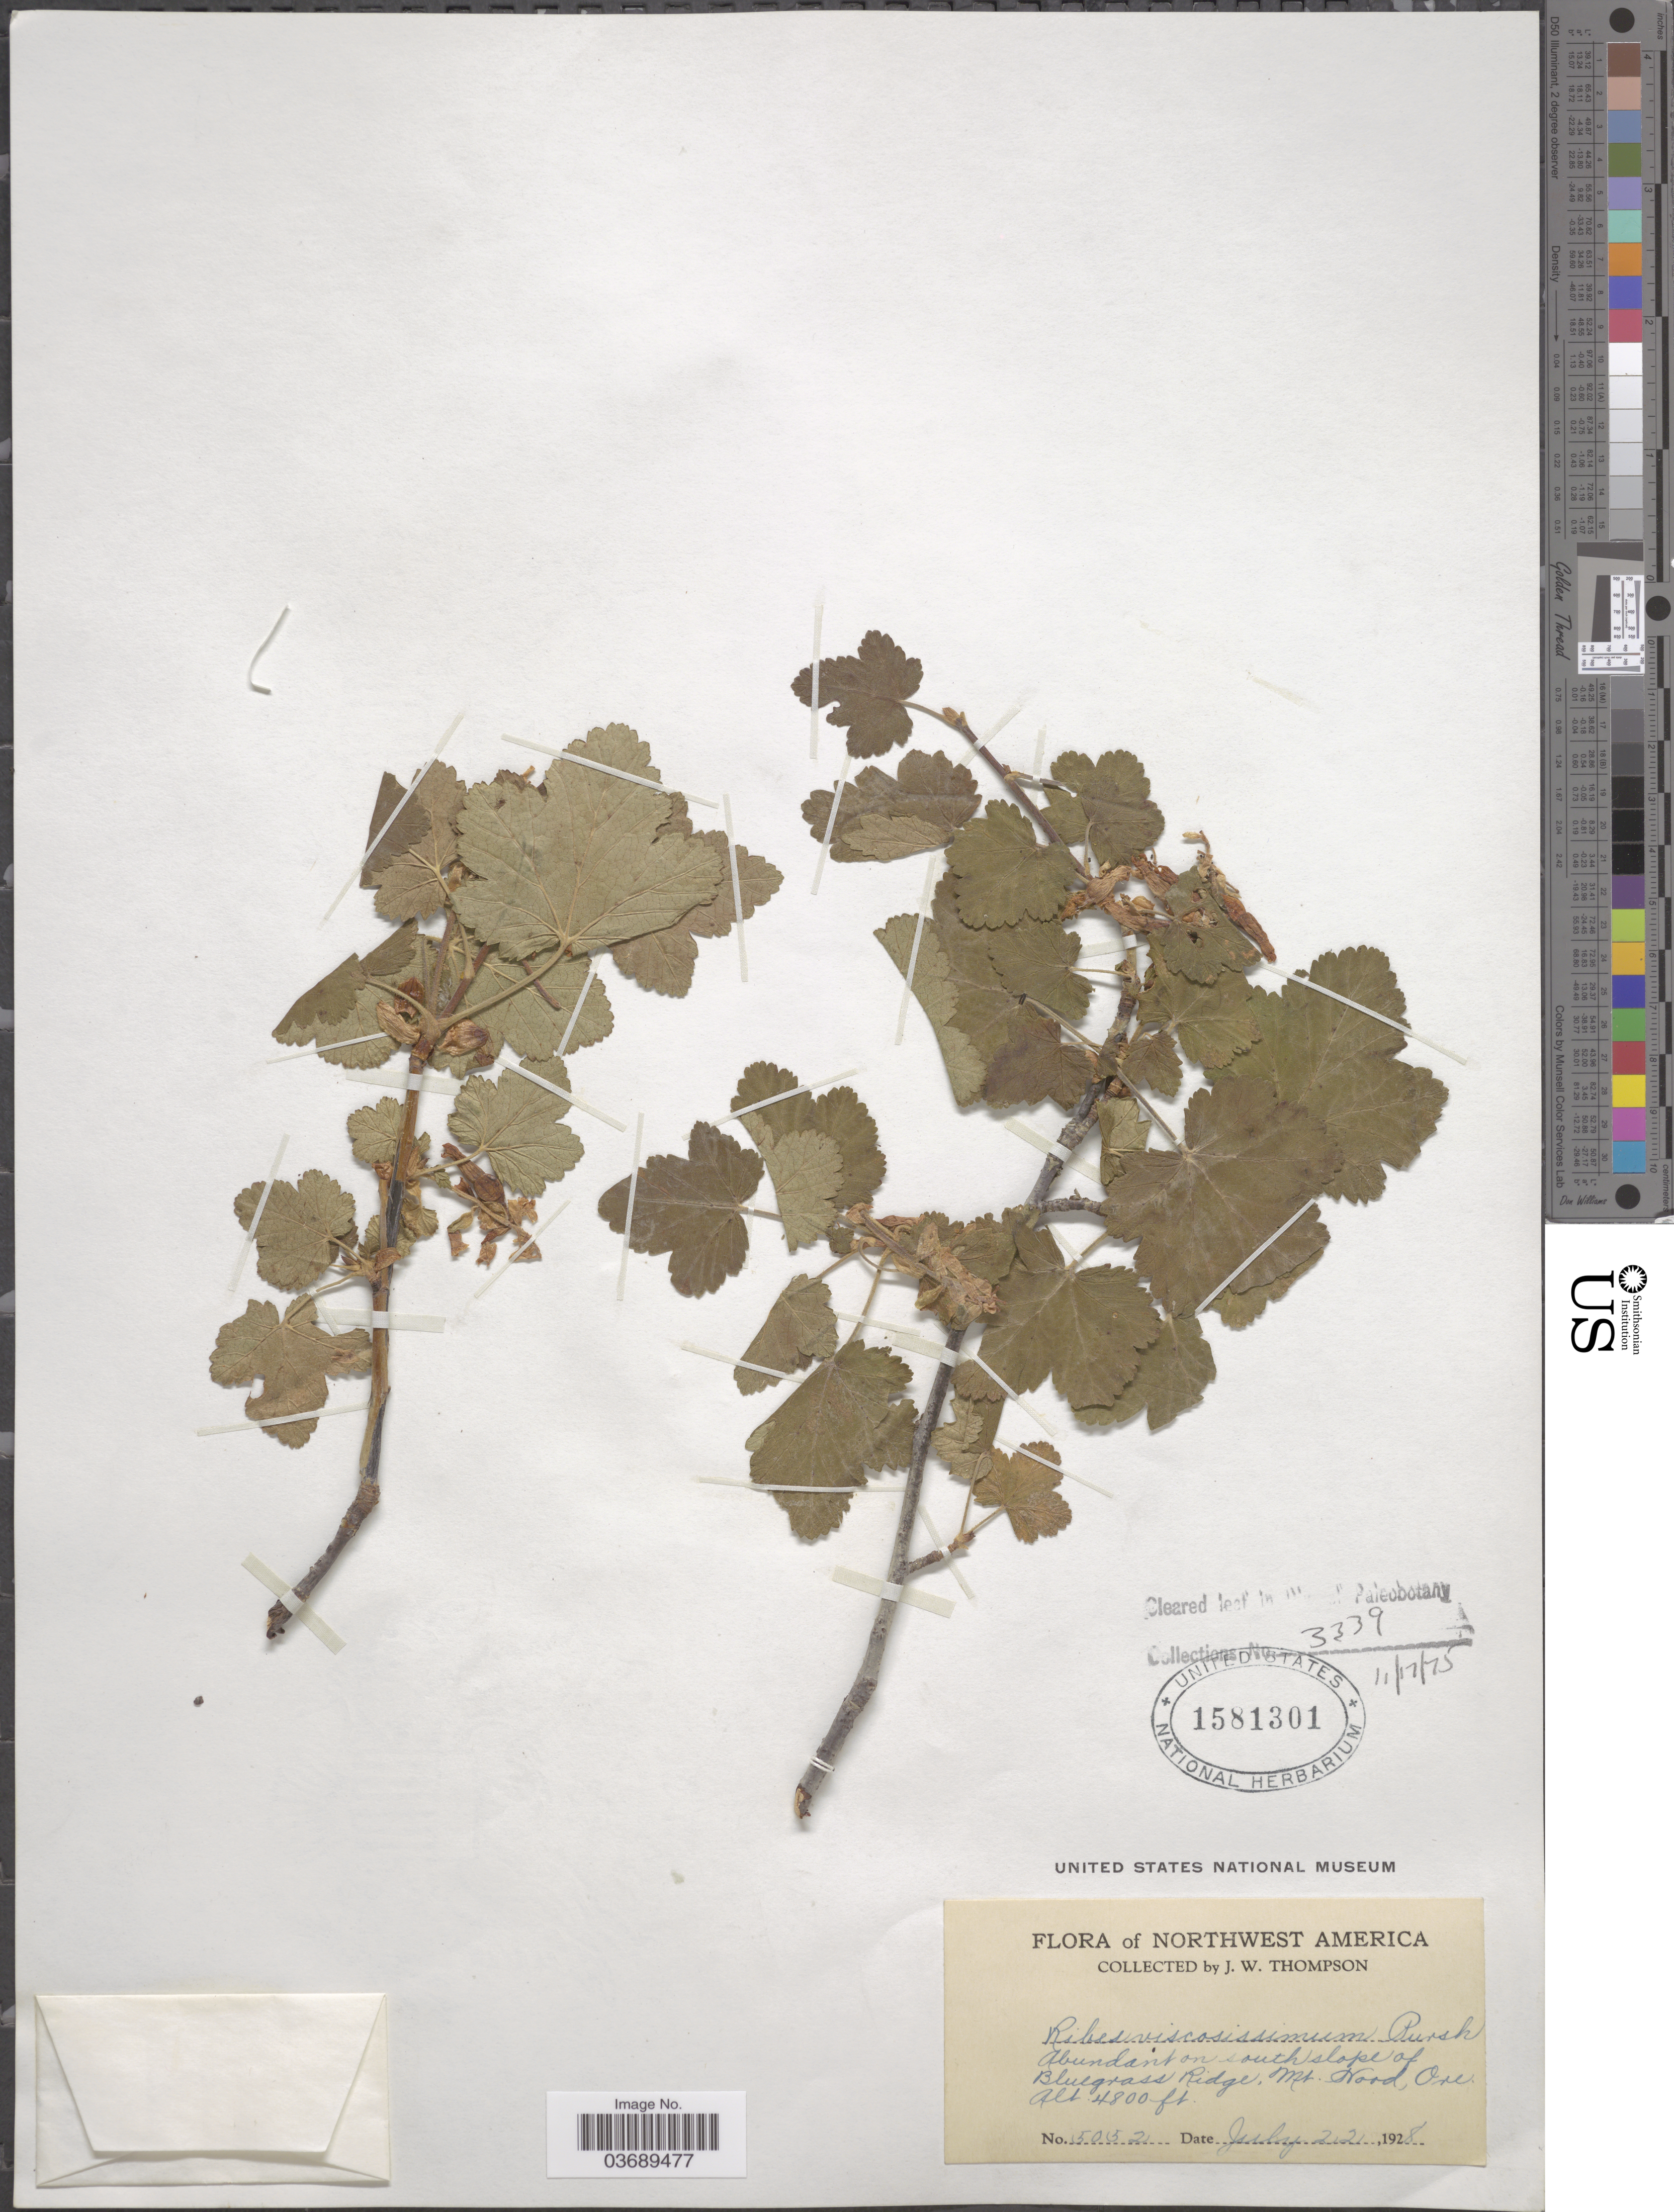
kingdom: Plantae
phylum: Tracheophyta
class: Magnoliopsida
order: Saxifragales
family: Grossulariaceae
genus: Ribes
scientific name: Ribes viscosissimum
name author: Pursh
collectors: J. Thompson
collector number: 5052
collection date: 1928-07-22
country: United States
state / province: Oregon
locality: Northwest America. Abundant on south slope of Bluegrass Ridge, Mt. Hood.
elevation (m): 1463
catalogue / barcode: US 1581301